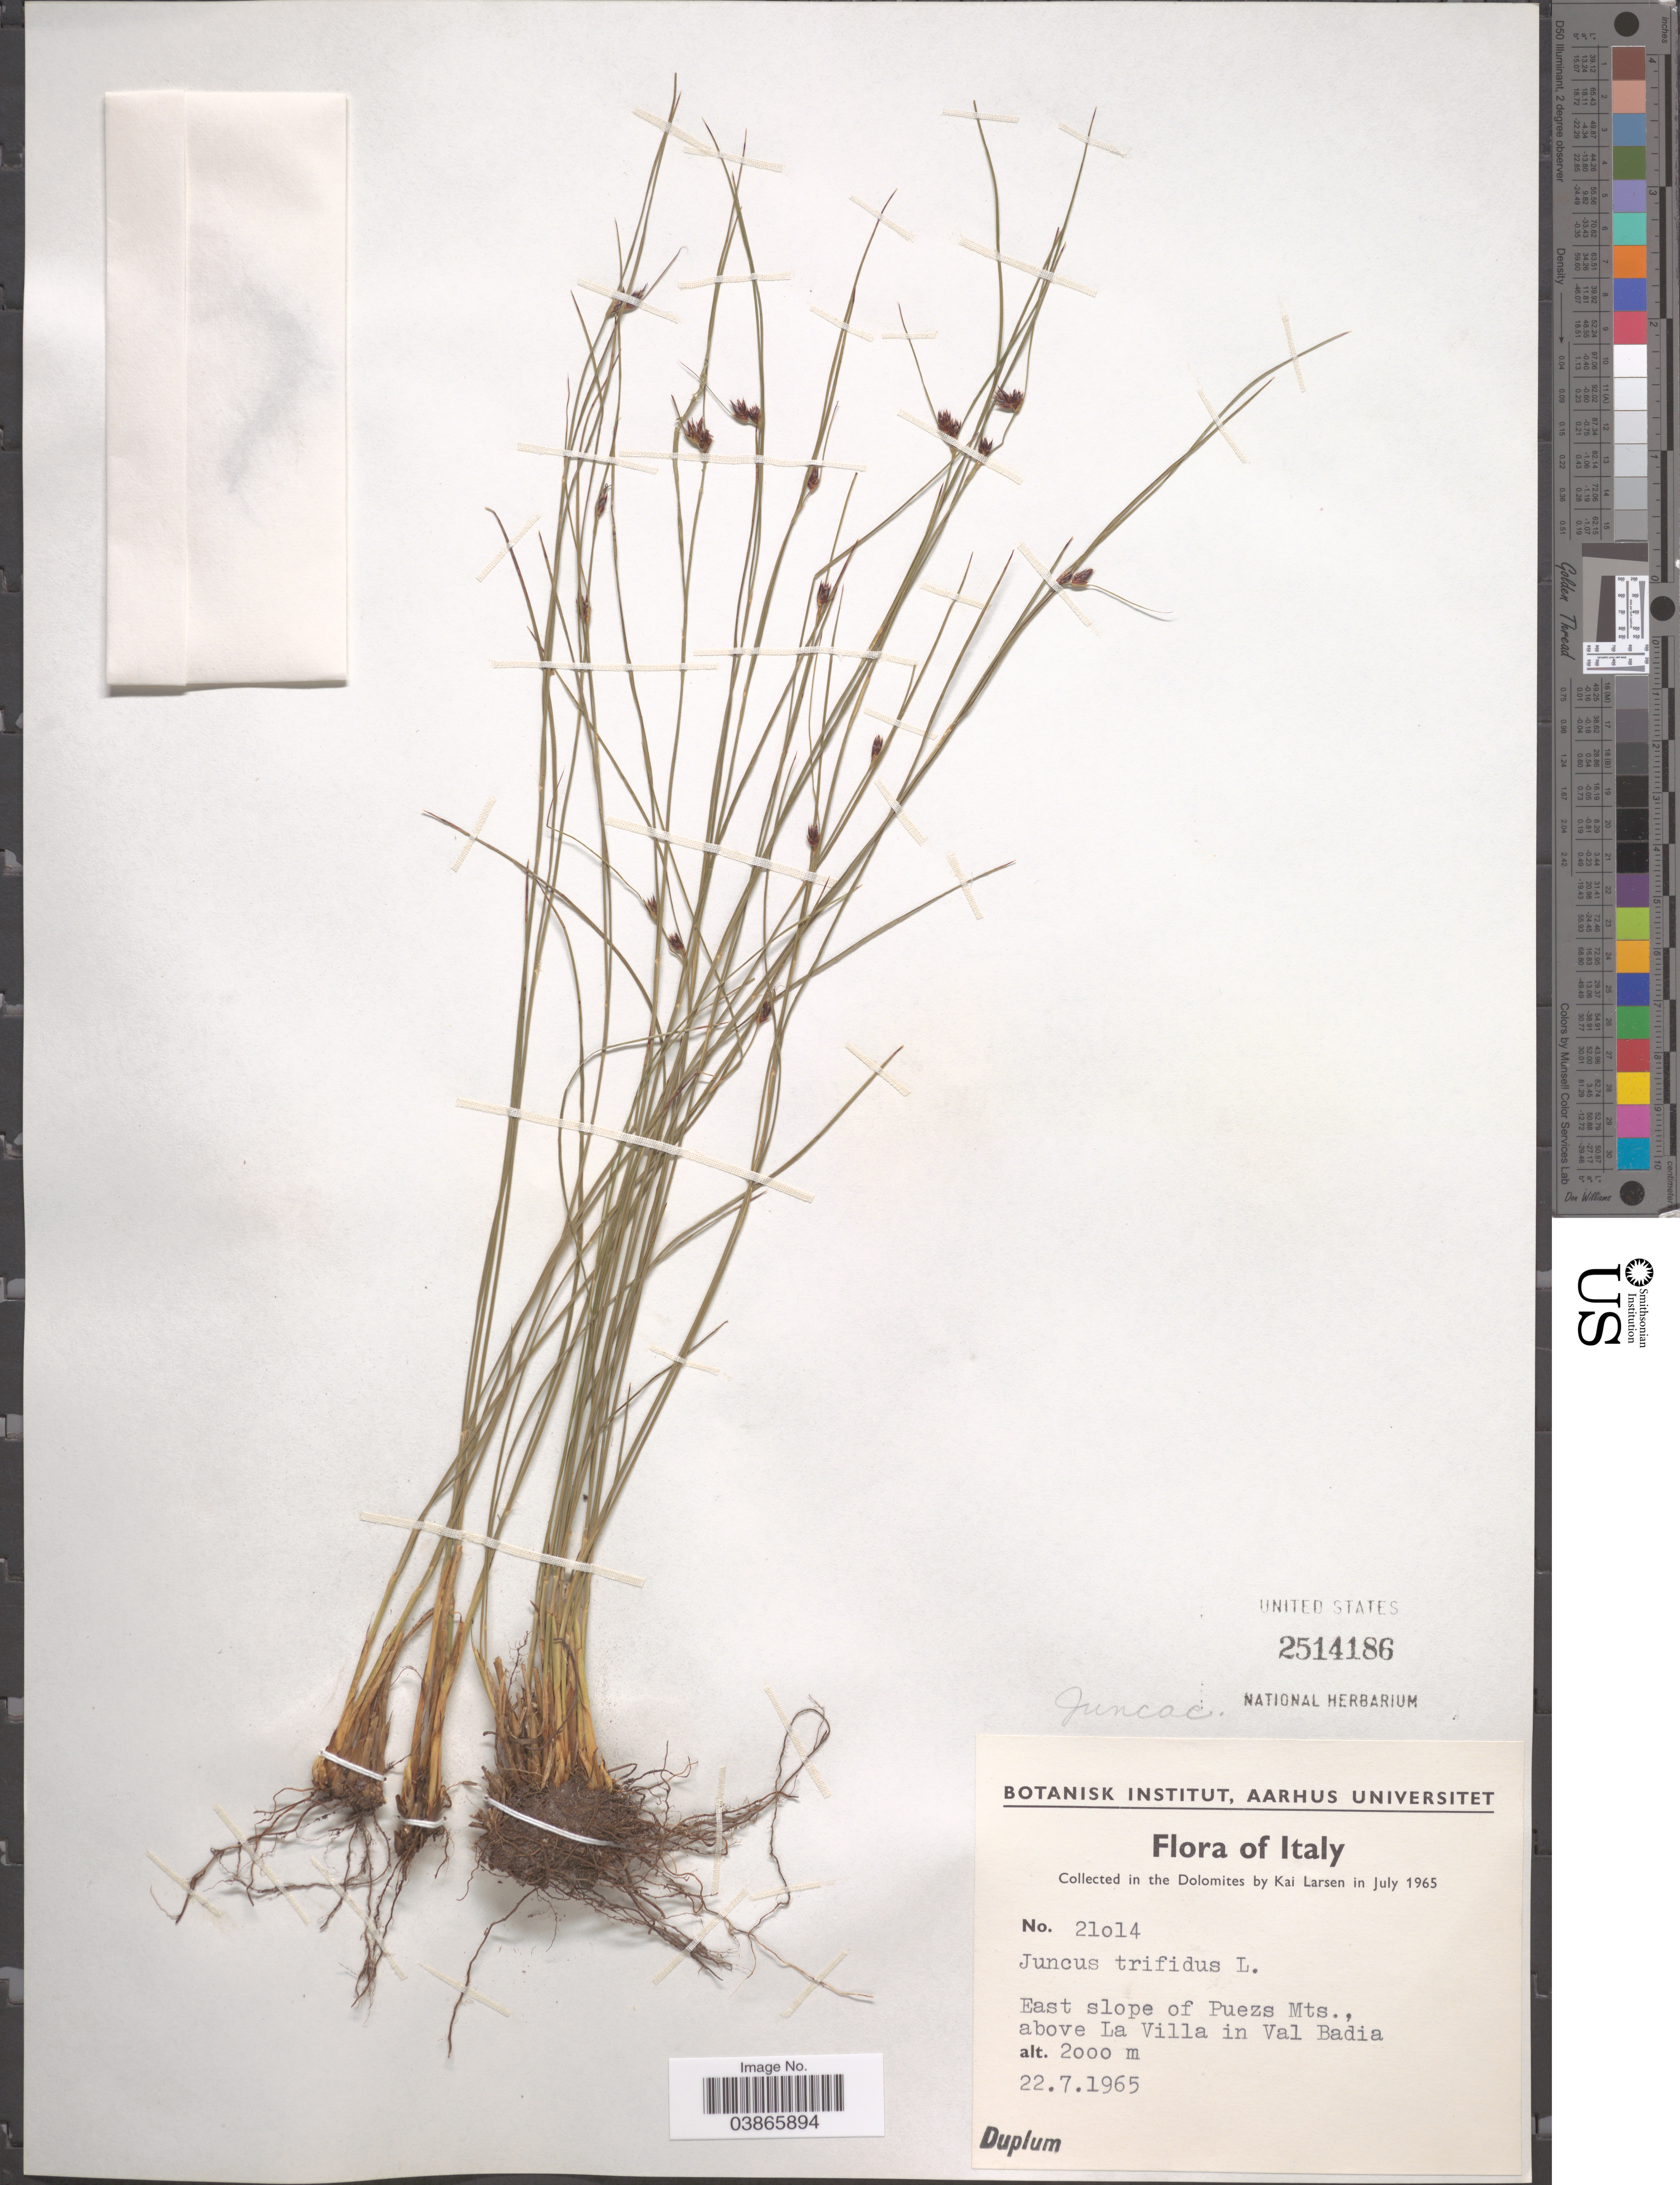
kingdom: Plantae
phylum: Tracheophyta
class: Liliopsida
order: Poales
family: Juncaceae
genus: Juncus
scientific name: Juncus trifidus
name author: L.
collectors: K. Larsen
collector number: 21014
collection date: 1965-07-22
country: Italy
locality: In the Dolomites. East slope of Puezs Mts., above La Villa in Val Badia.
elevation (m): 2000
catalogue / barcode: US 2514186